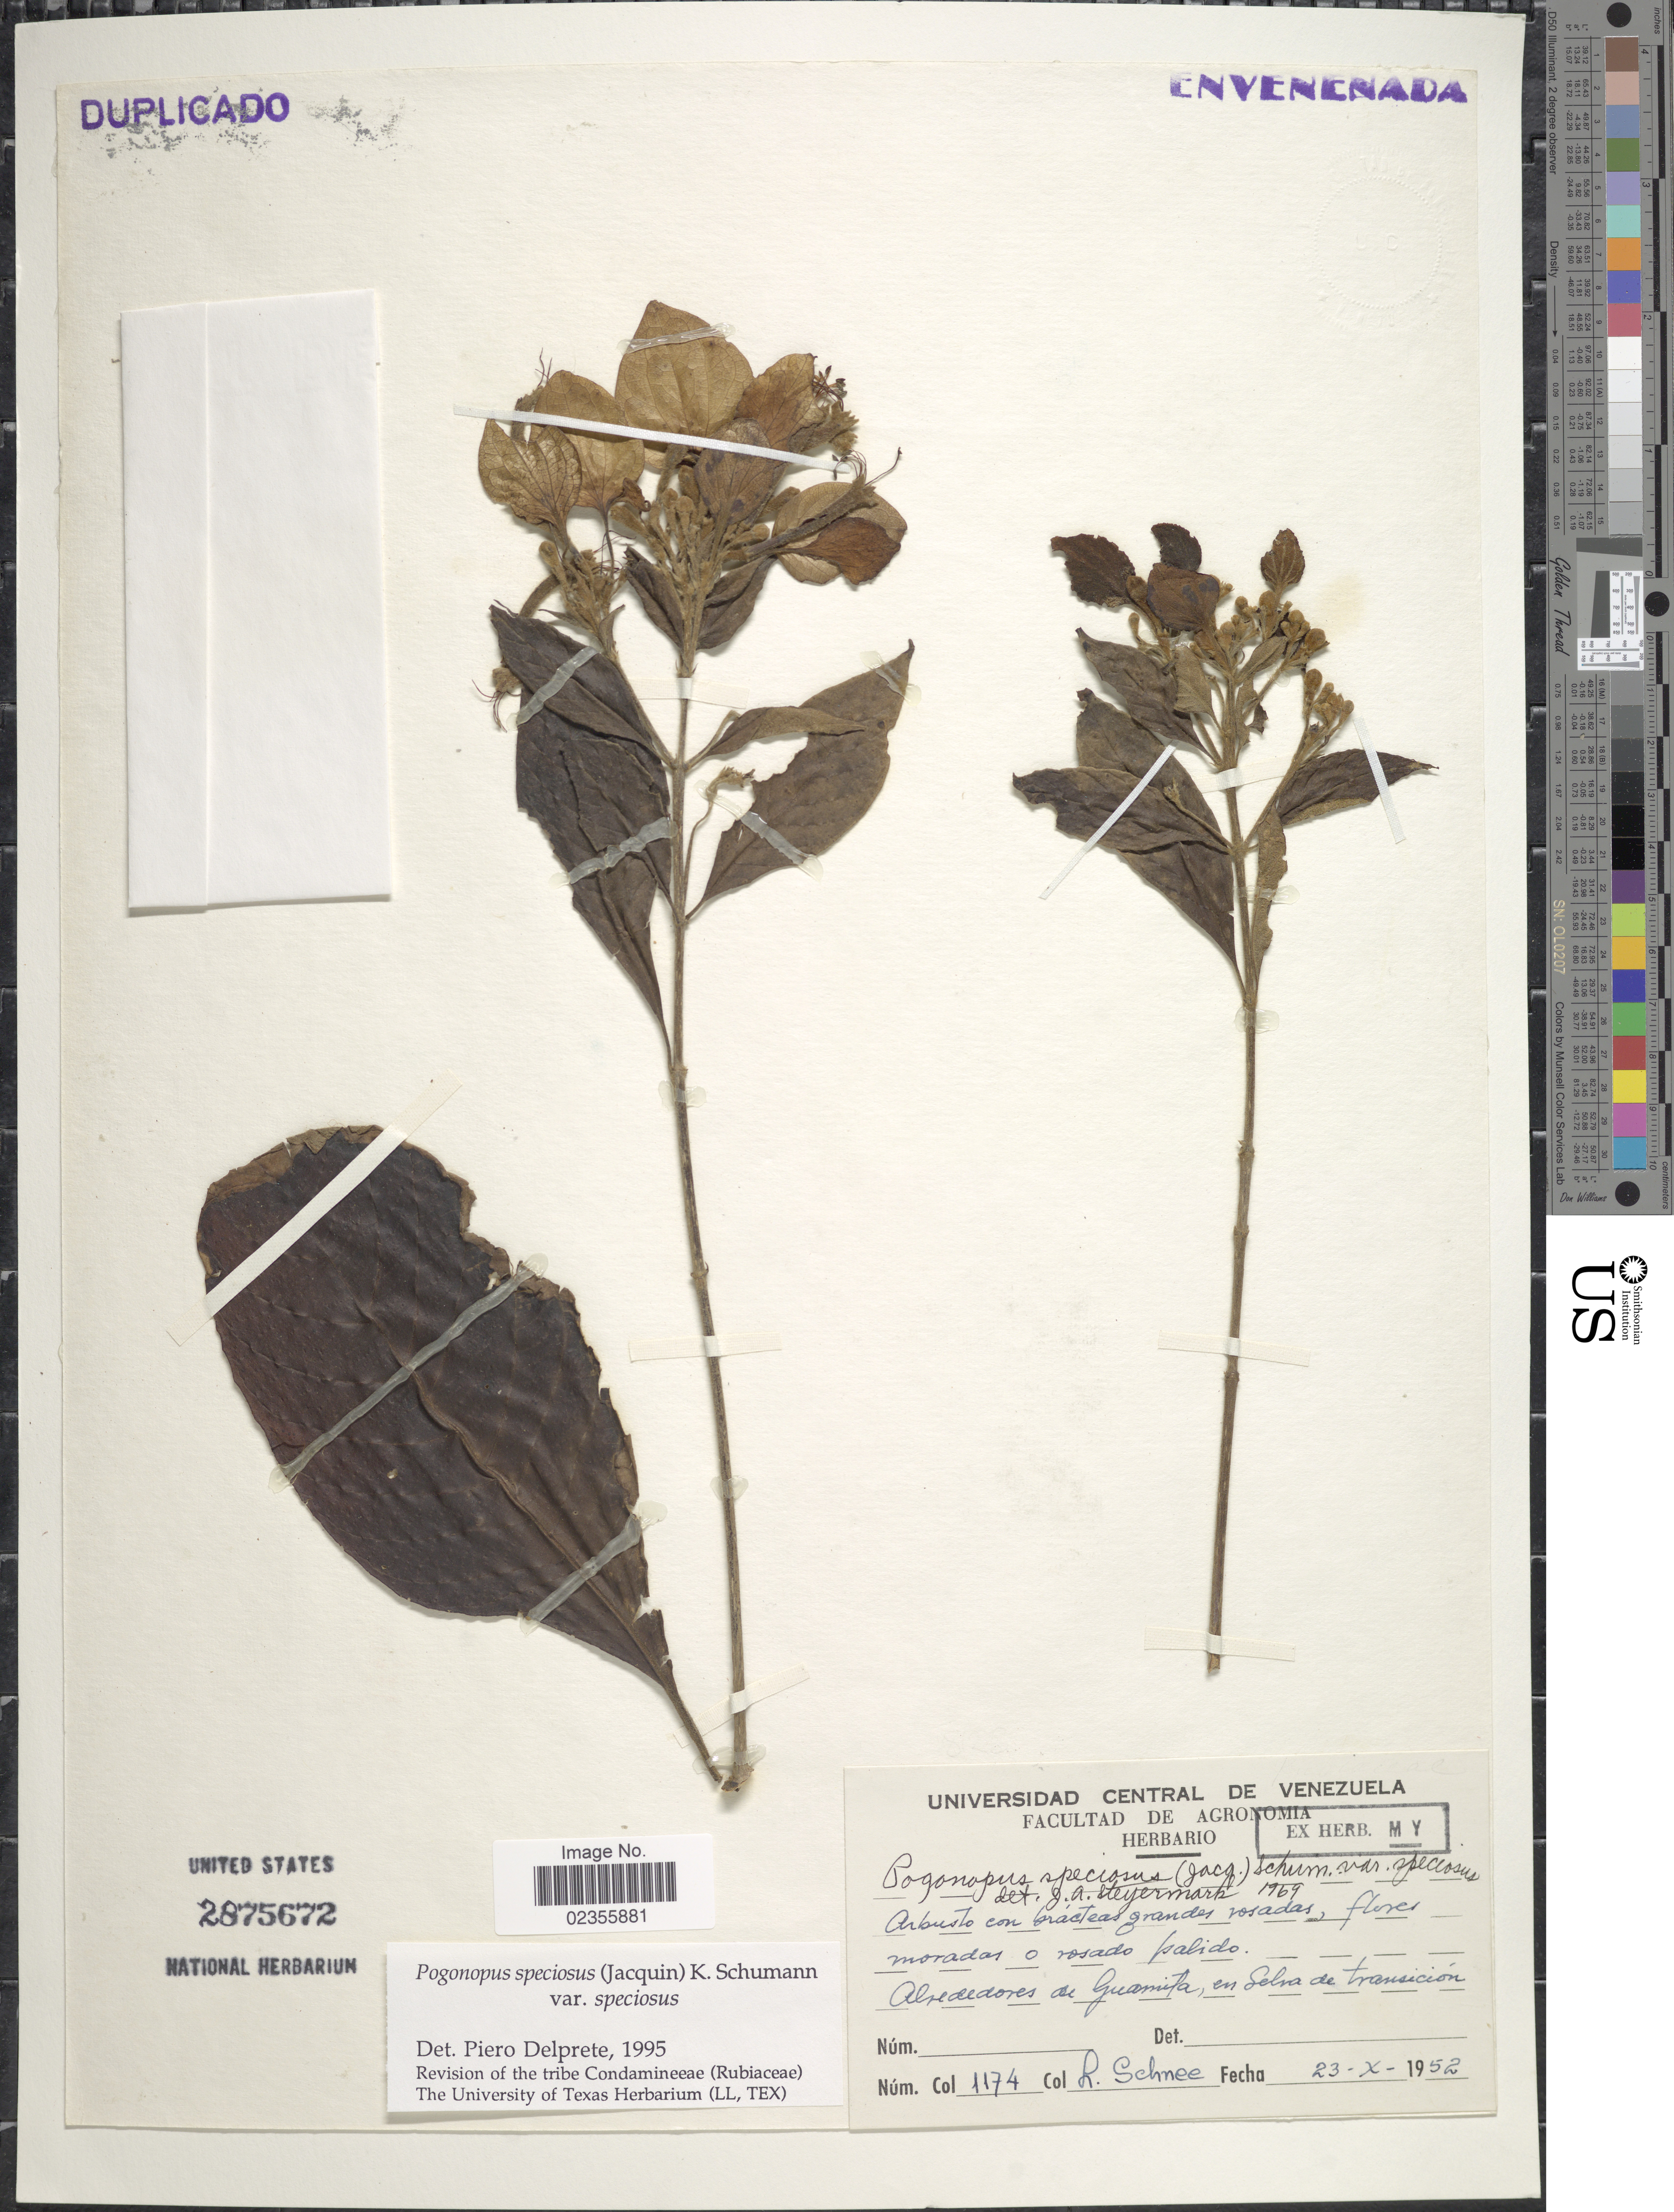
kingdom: Plantae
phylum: Tracheophyta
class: Magnoliopsida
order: Gentianales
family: Rubiaceae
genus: Pogonopus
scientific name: Pogonopus speciosus var. speciosus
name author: (Jacq.) K. Schum.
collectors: L. Schnee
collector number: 1174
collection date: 1952-10-23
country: Dominican Republic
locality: Alrededores de Guamita, en Selva de transición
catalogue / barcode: US 2875672